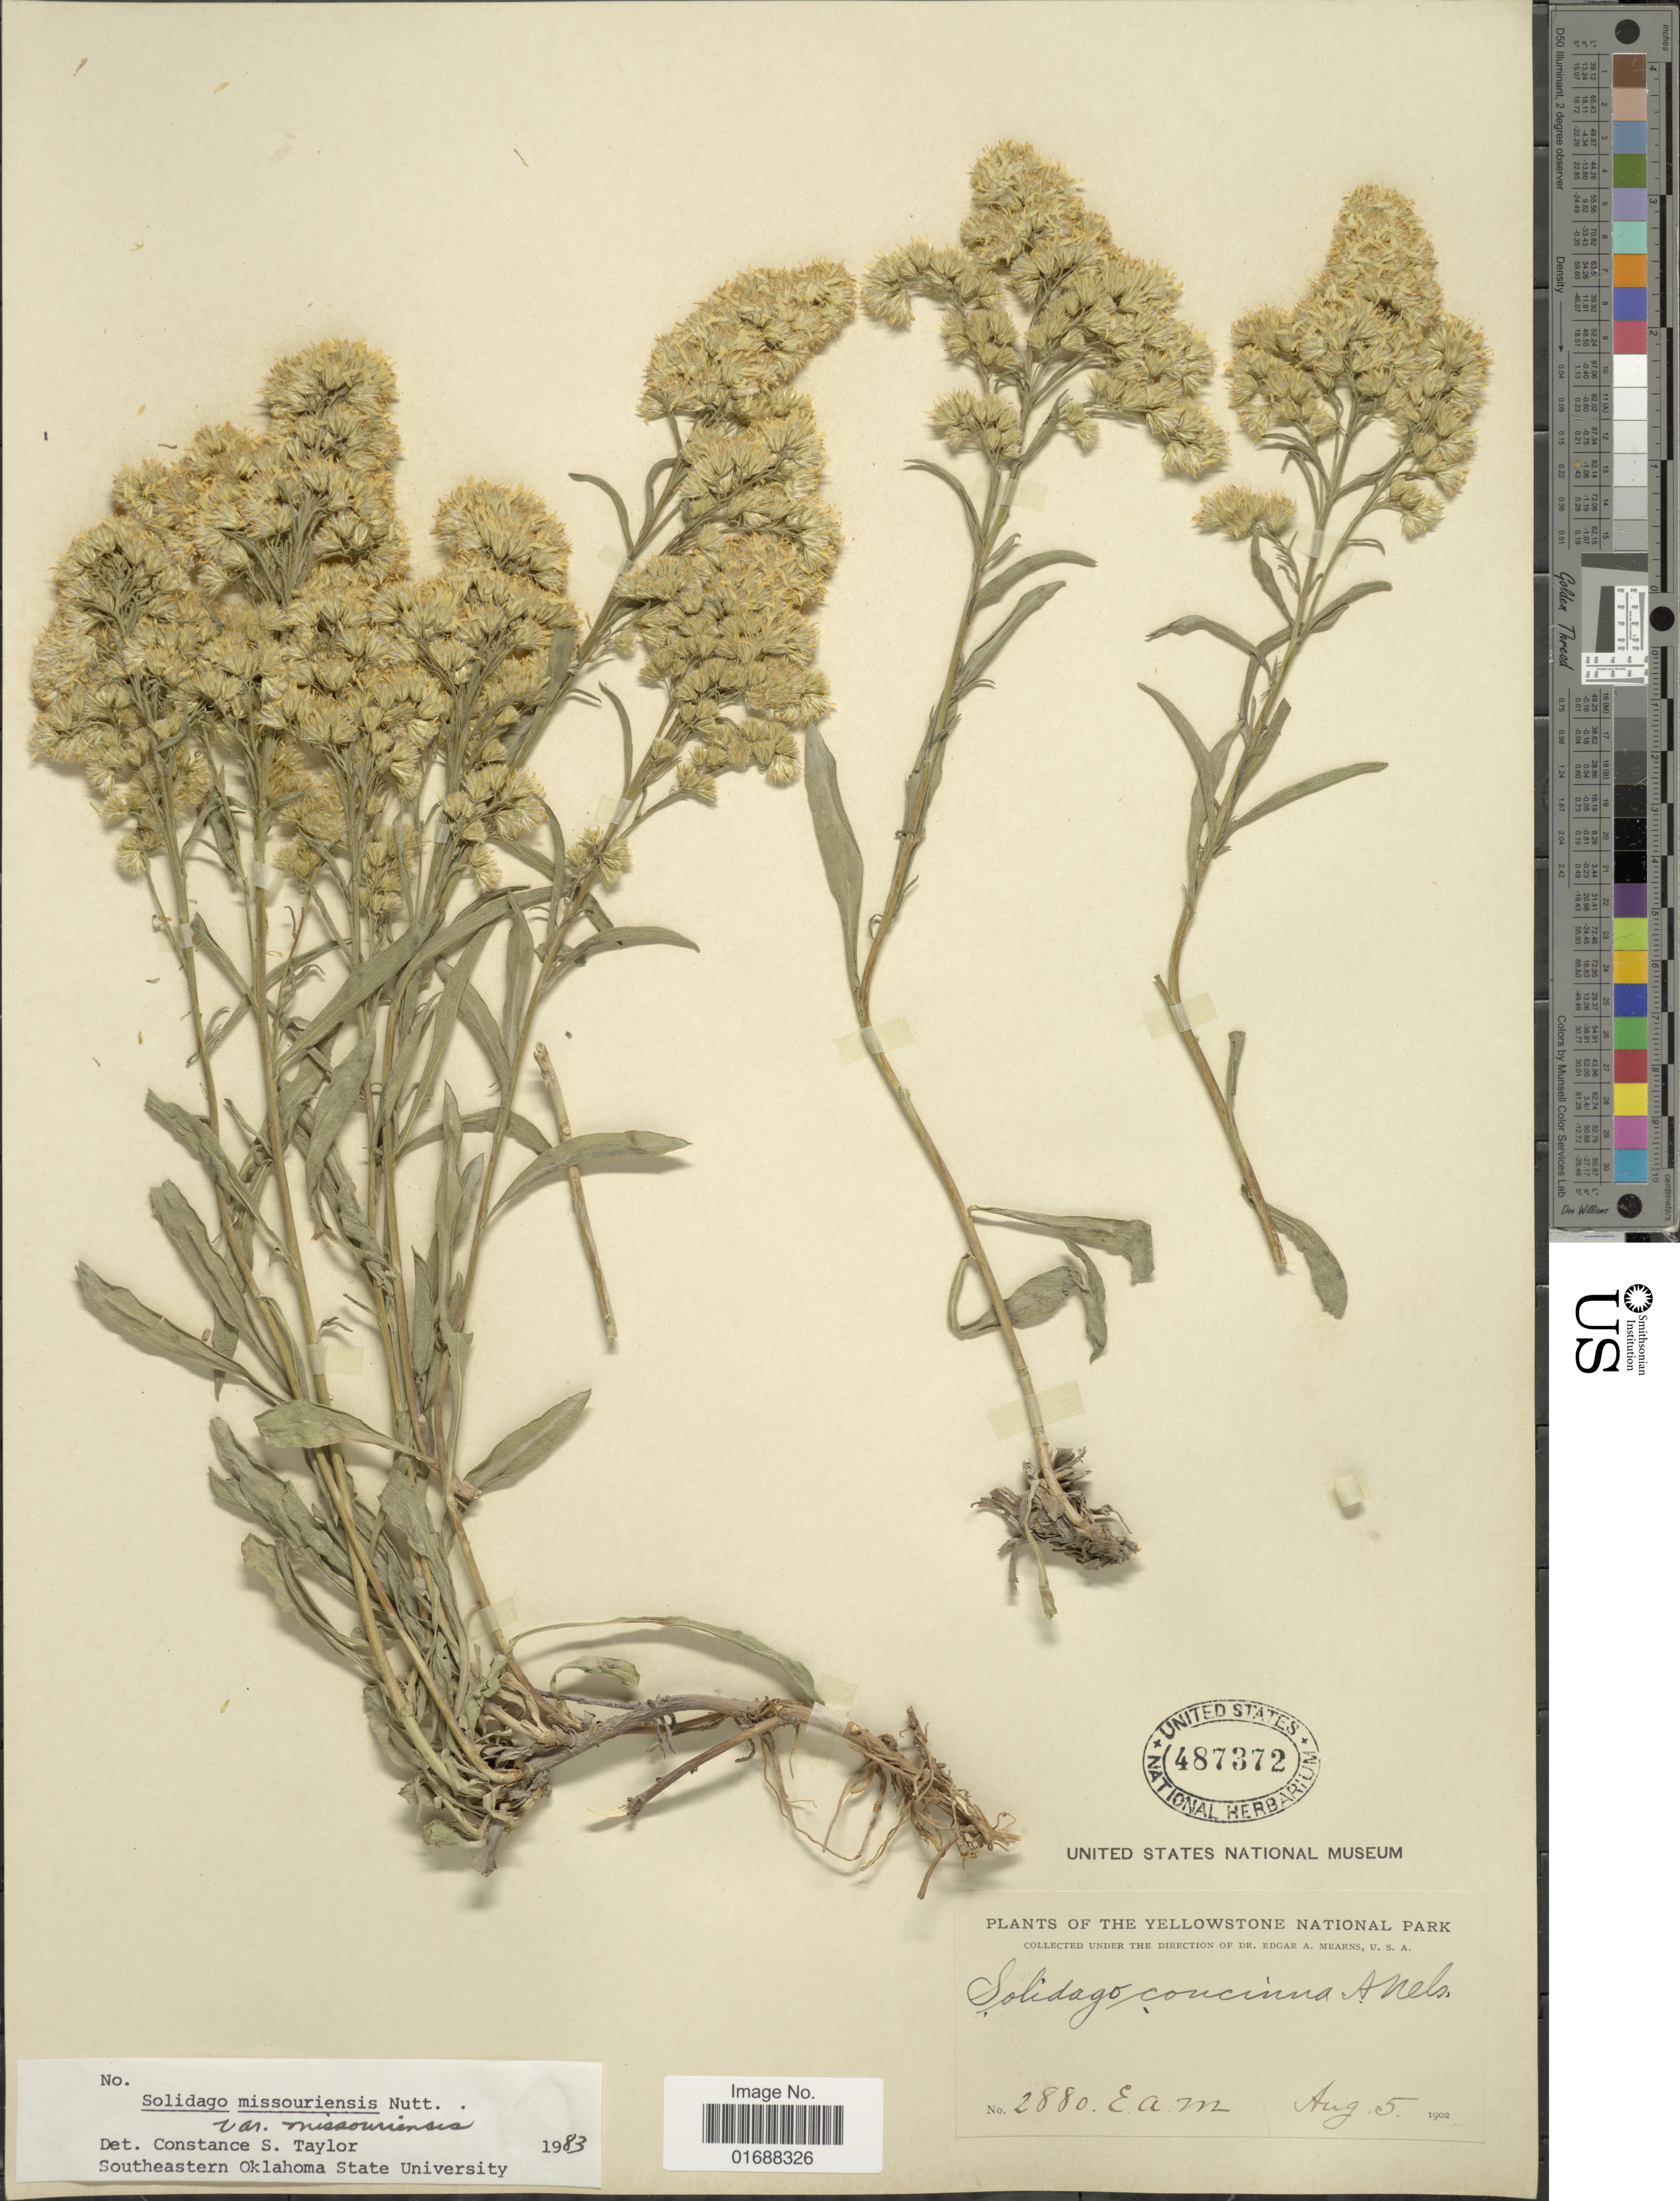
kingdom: Plantae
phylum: Tracheophyta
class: Magnoliopsida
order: Asterales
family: Asteraceae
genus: Solidago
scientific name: Solidago missouriensis var. missouriensis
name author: Nutt.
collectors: E. A. Mearns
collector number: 2880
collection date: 1902-08-05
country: United States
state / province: Wyoming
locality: Yellowstone National Park.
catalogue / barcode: US 487372